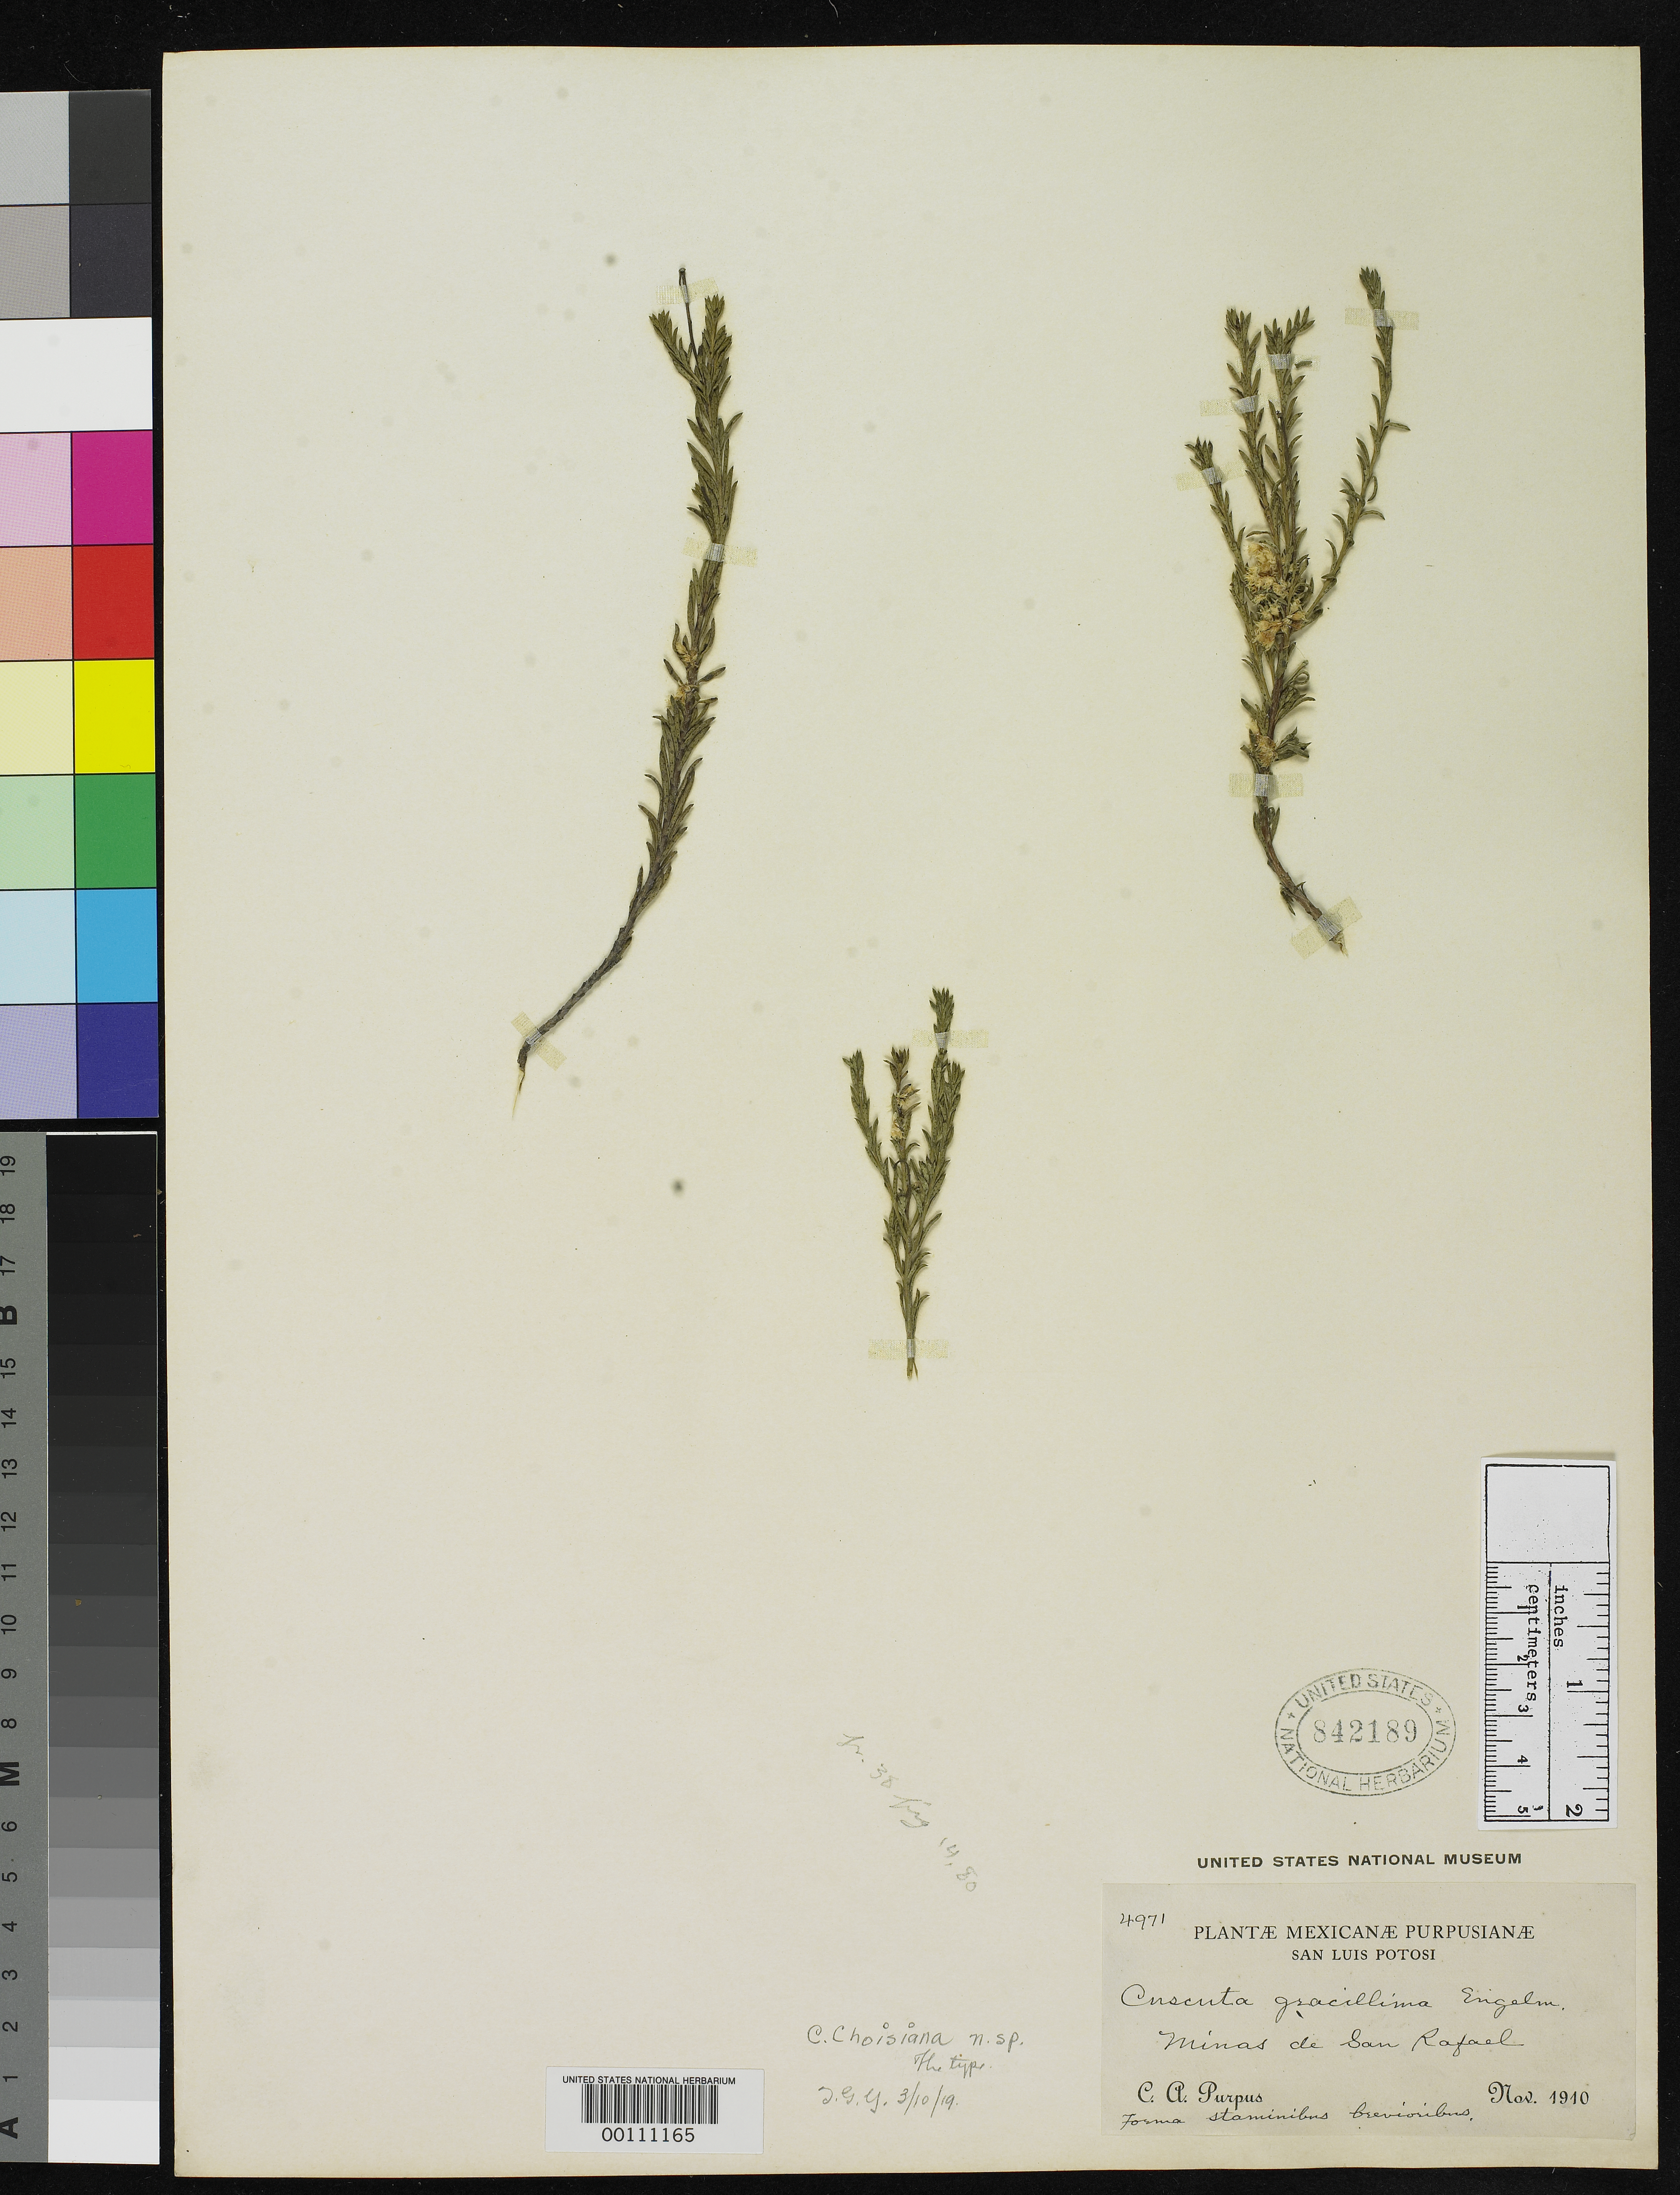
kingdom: Plantae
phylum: Tracheophyta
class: Magnoliopsida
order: Solanales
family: Convolvulaceae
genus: Cuscuta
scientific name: Cuscuta choisiana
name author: Yunck.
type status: Holotype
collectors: C. A. Purpus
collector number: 4971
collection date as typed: Nov 1940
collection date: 1940-11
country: Mexico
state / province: San Luis Potosi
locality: Minas de San Rafael.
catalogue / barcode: US 842189